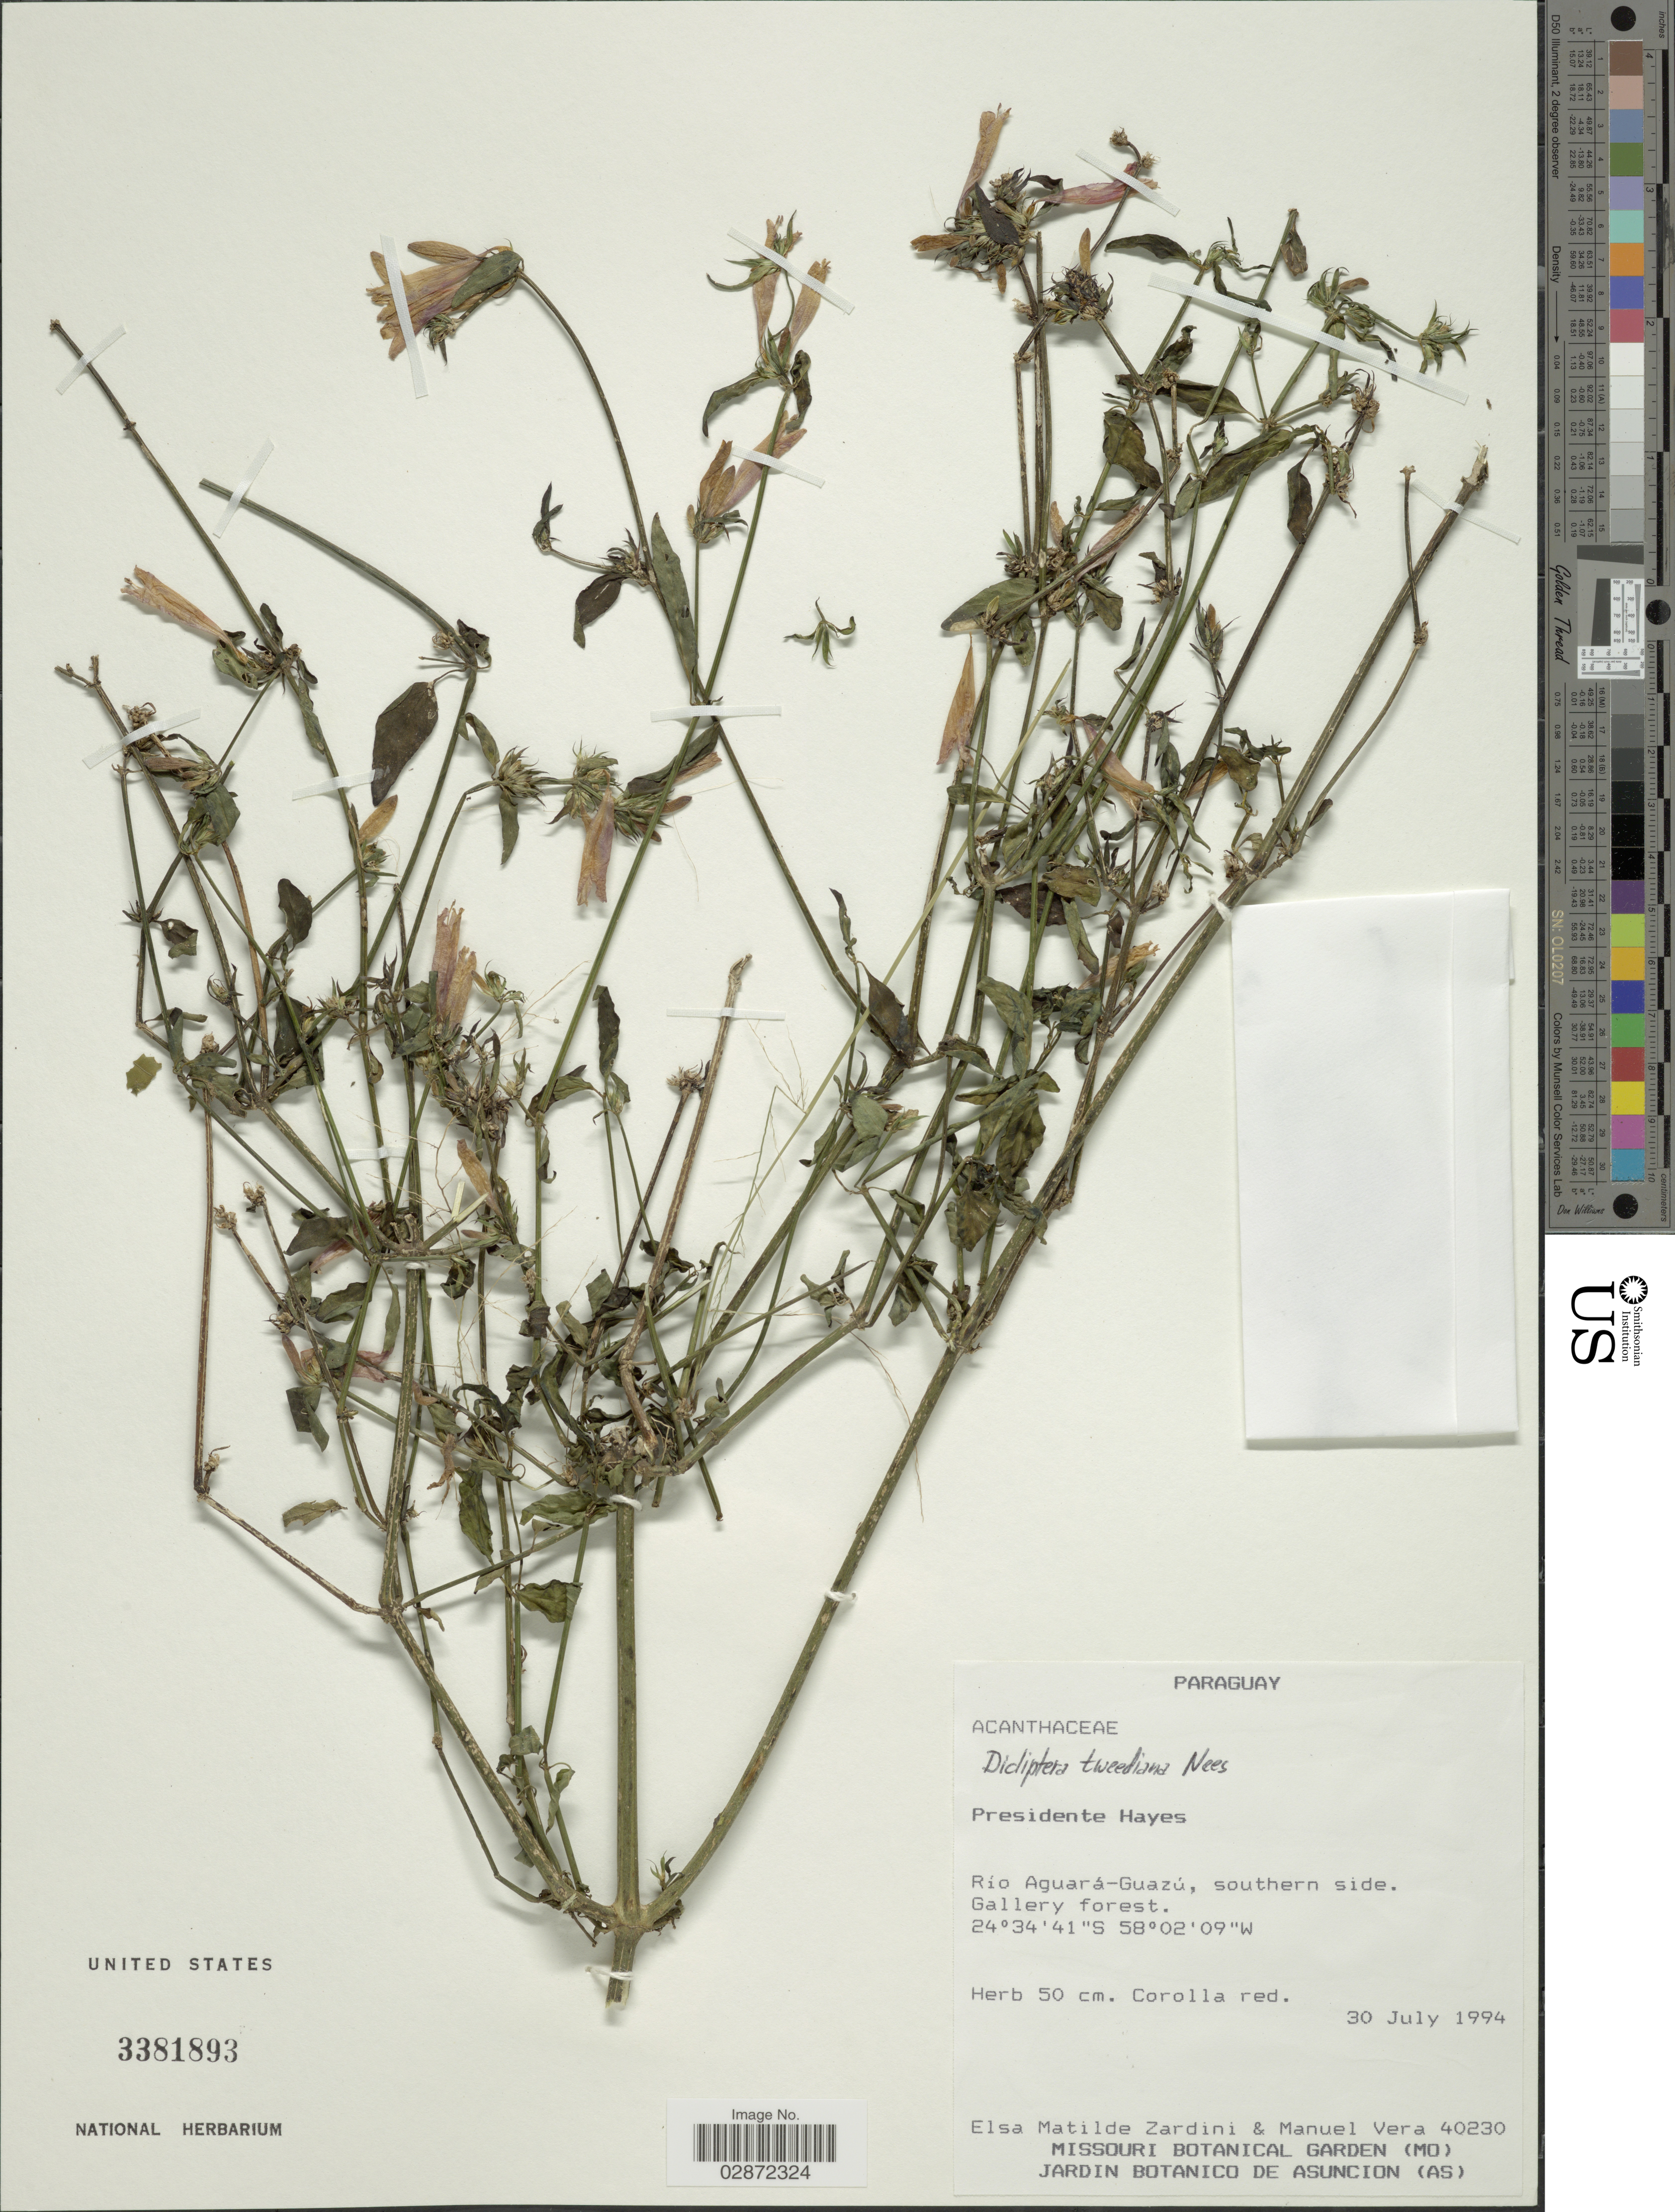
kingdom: Plantae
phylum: Tracheophyta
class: Magnoliopsida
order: Lamiales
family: Acanthaceae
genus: Dicliptera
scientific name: Dicliptera squarrosa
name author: Nees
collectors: E. M. Zardini & M. Vera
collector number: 40230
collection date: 1994-07-30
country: Paraguay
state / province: Presidente Hayes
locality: Río Aguará-Guazú, southern side.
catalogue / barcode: US 3381893